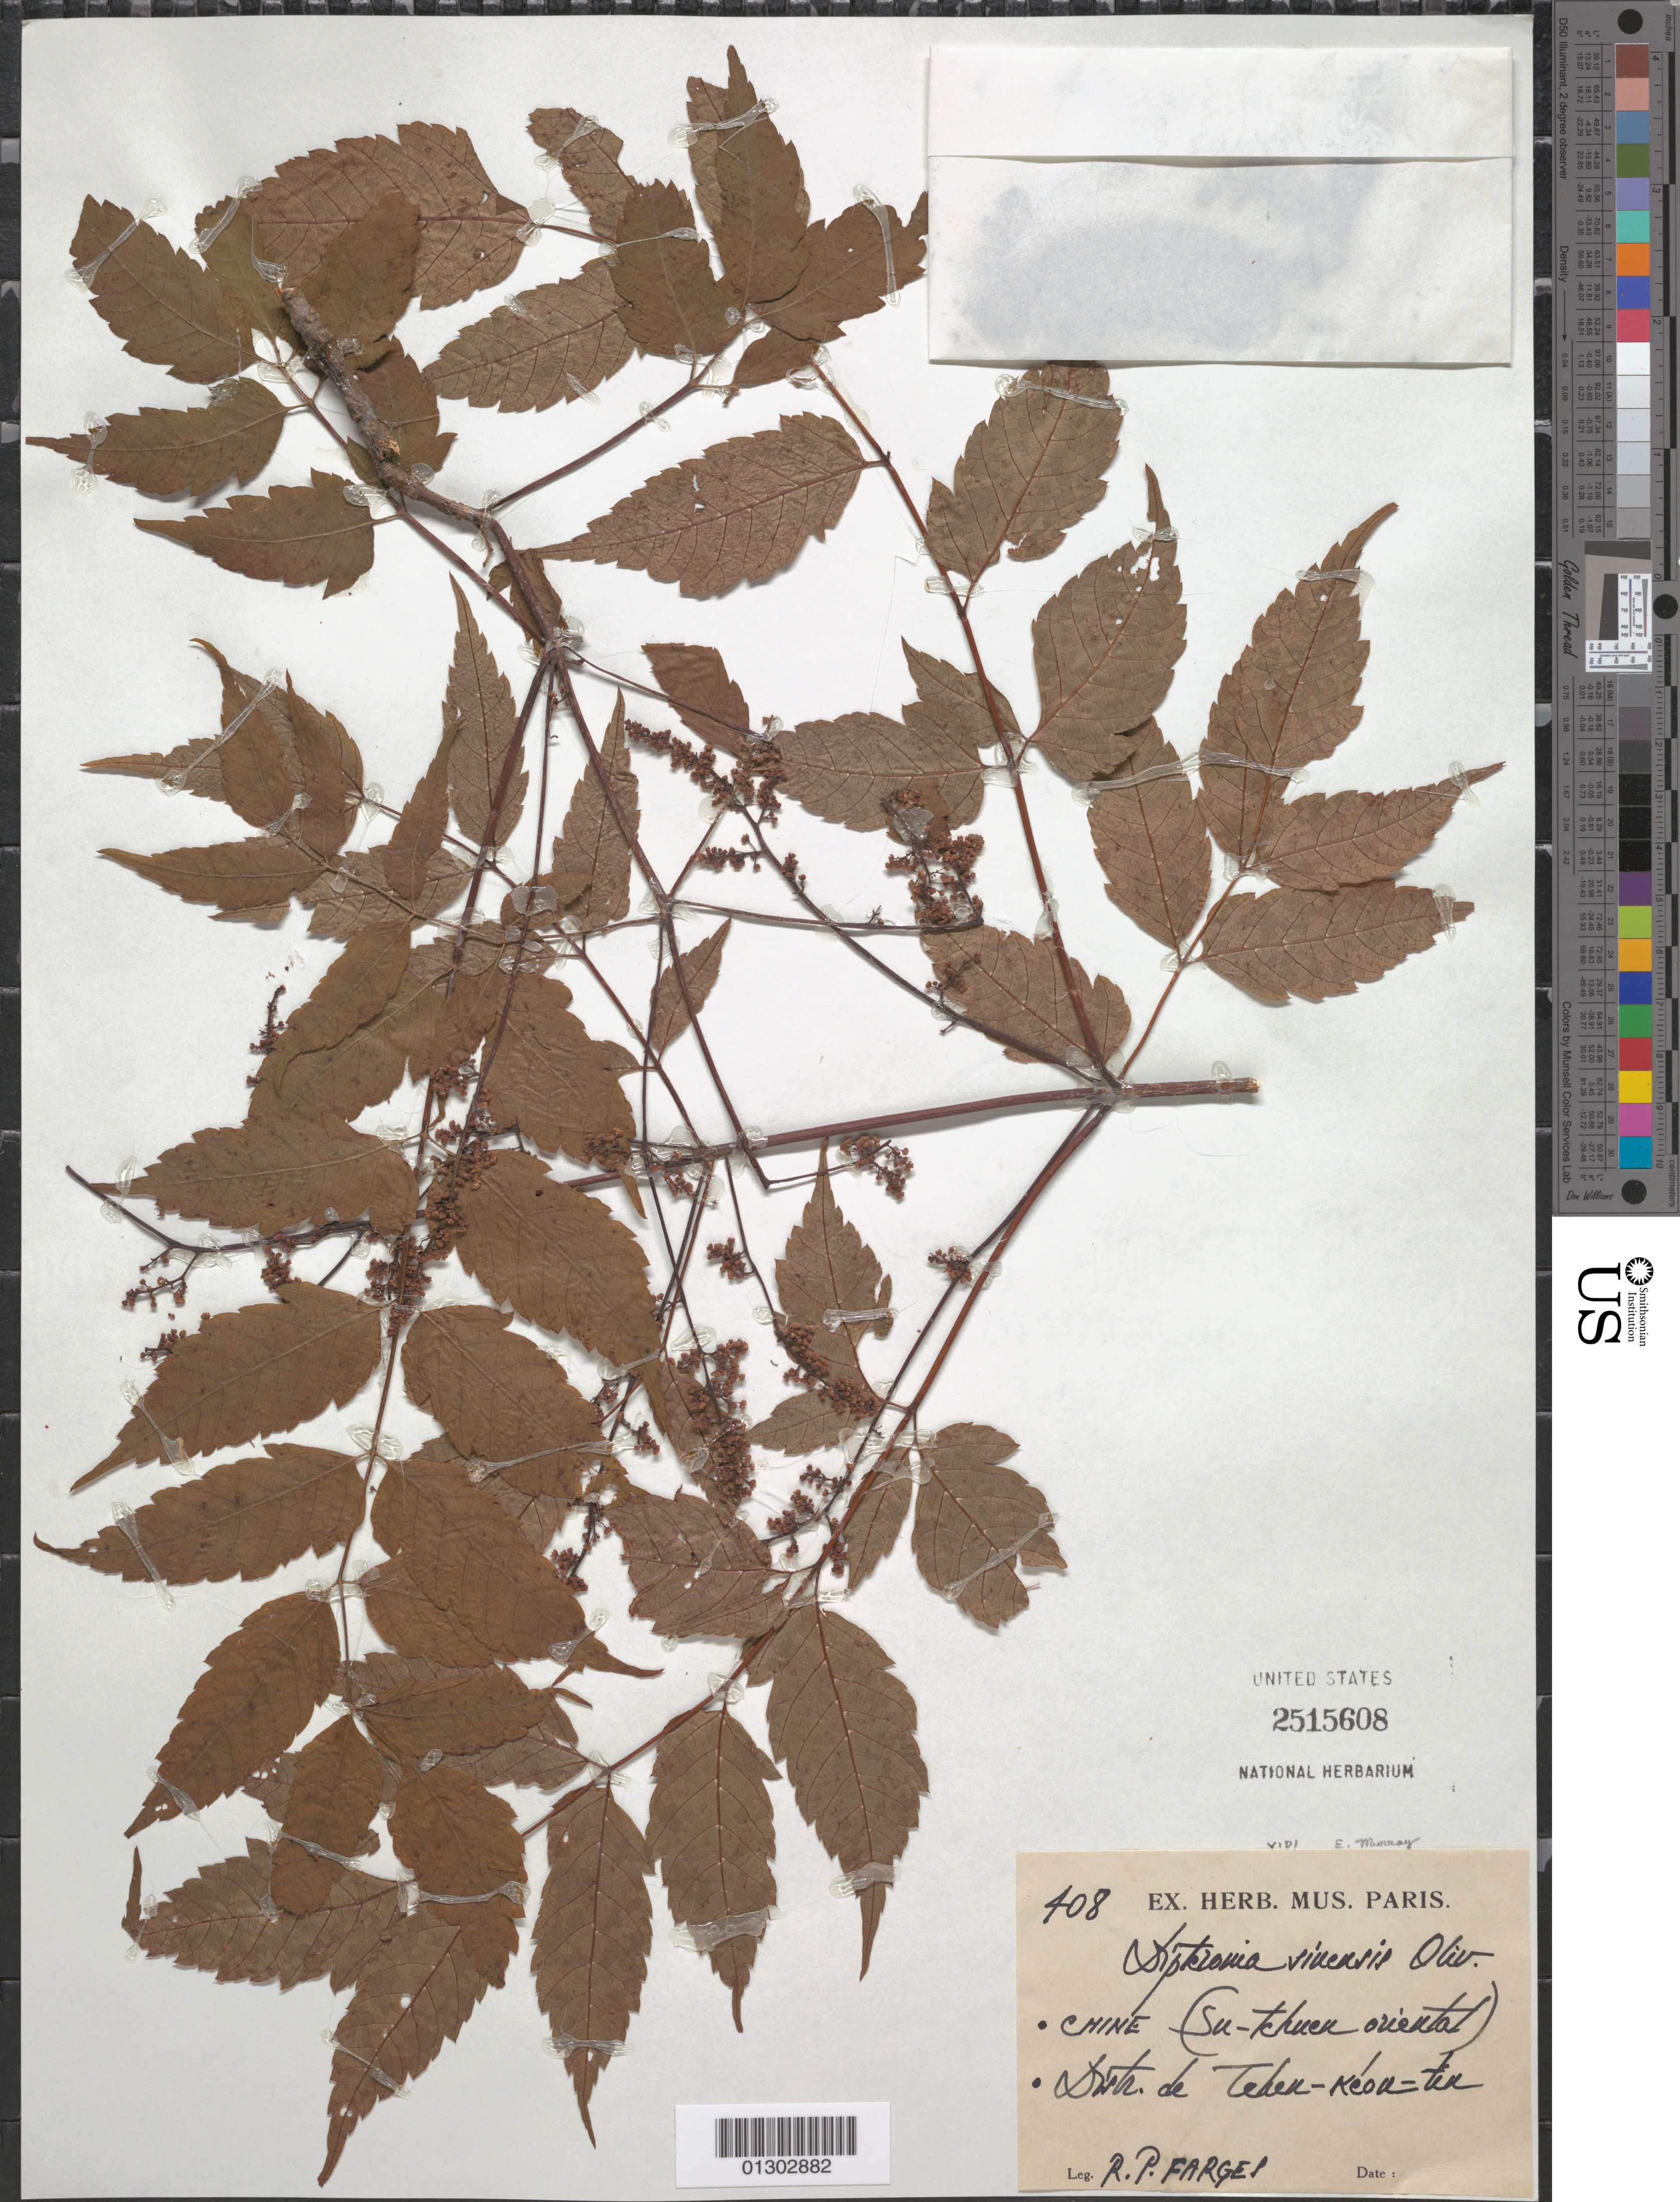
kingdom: Plantae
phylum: Tracheophyta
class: Magnoliopsida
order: Sapindales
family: Sapindaceae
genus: Dipteronia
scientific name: Dipteronia sinensis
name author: Oliv.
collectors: P. G. Farges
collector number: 408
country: China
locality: Su-tchuen oriental [Sichuan?]. Distr. de Tehen-kéou-tin.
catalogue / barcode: US 2515608